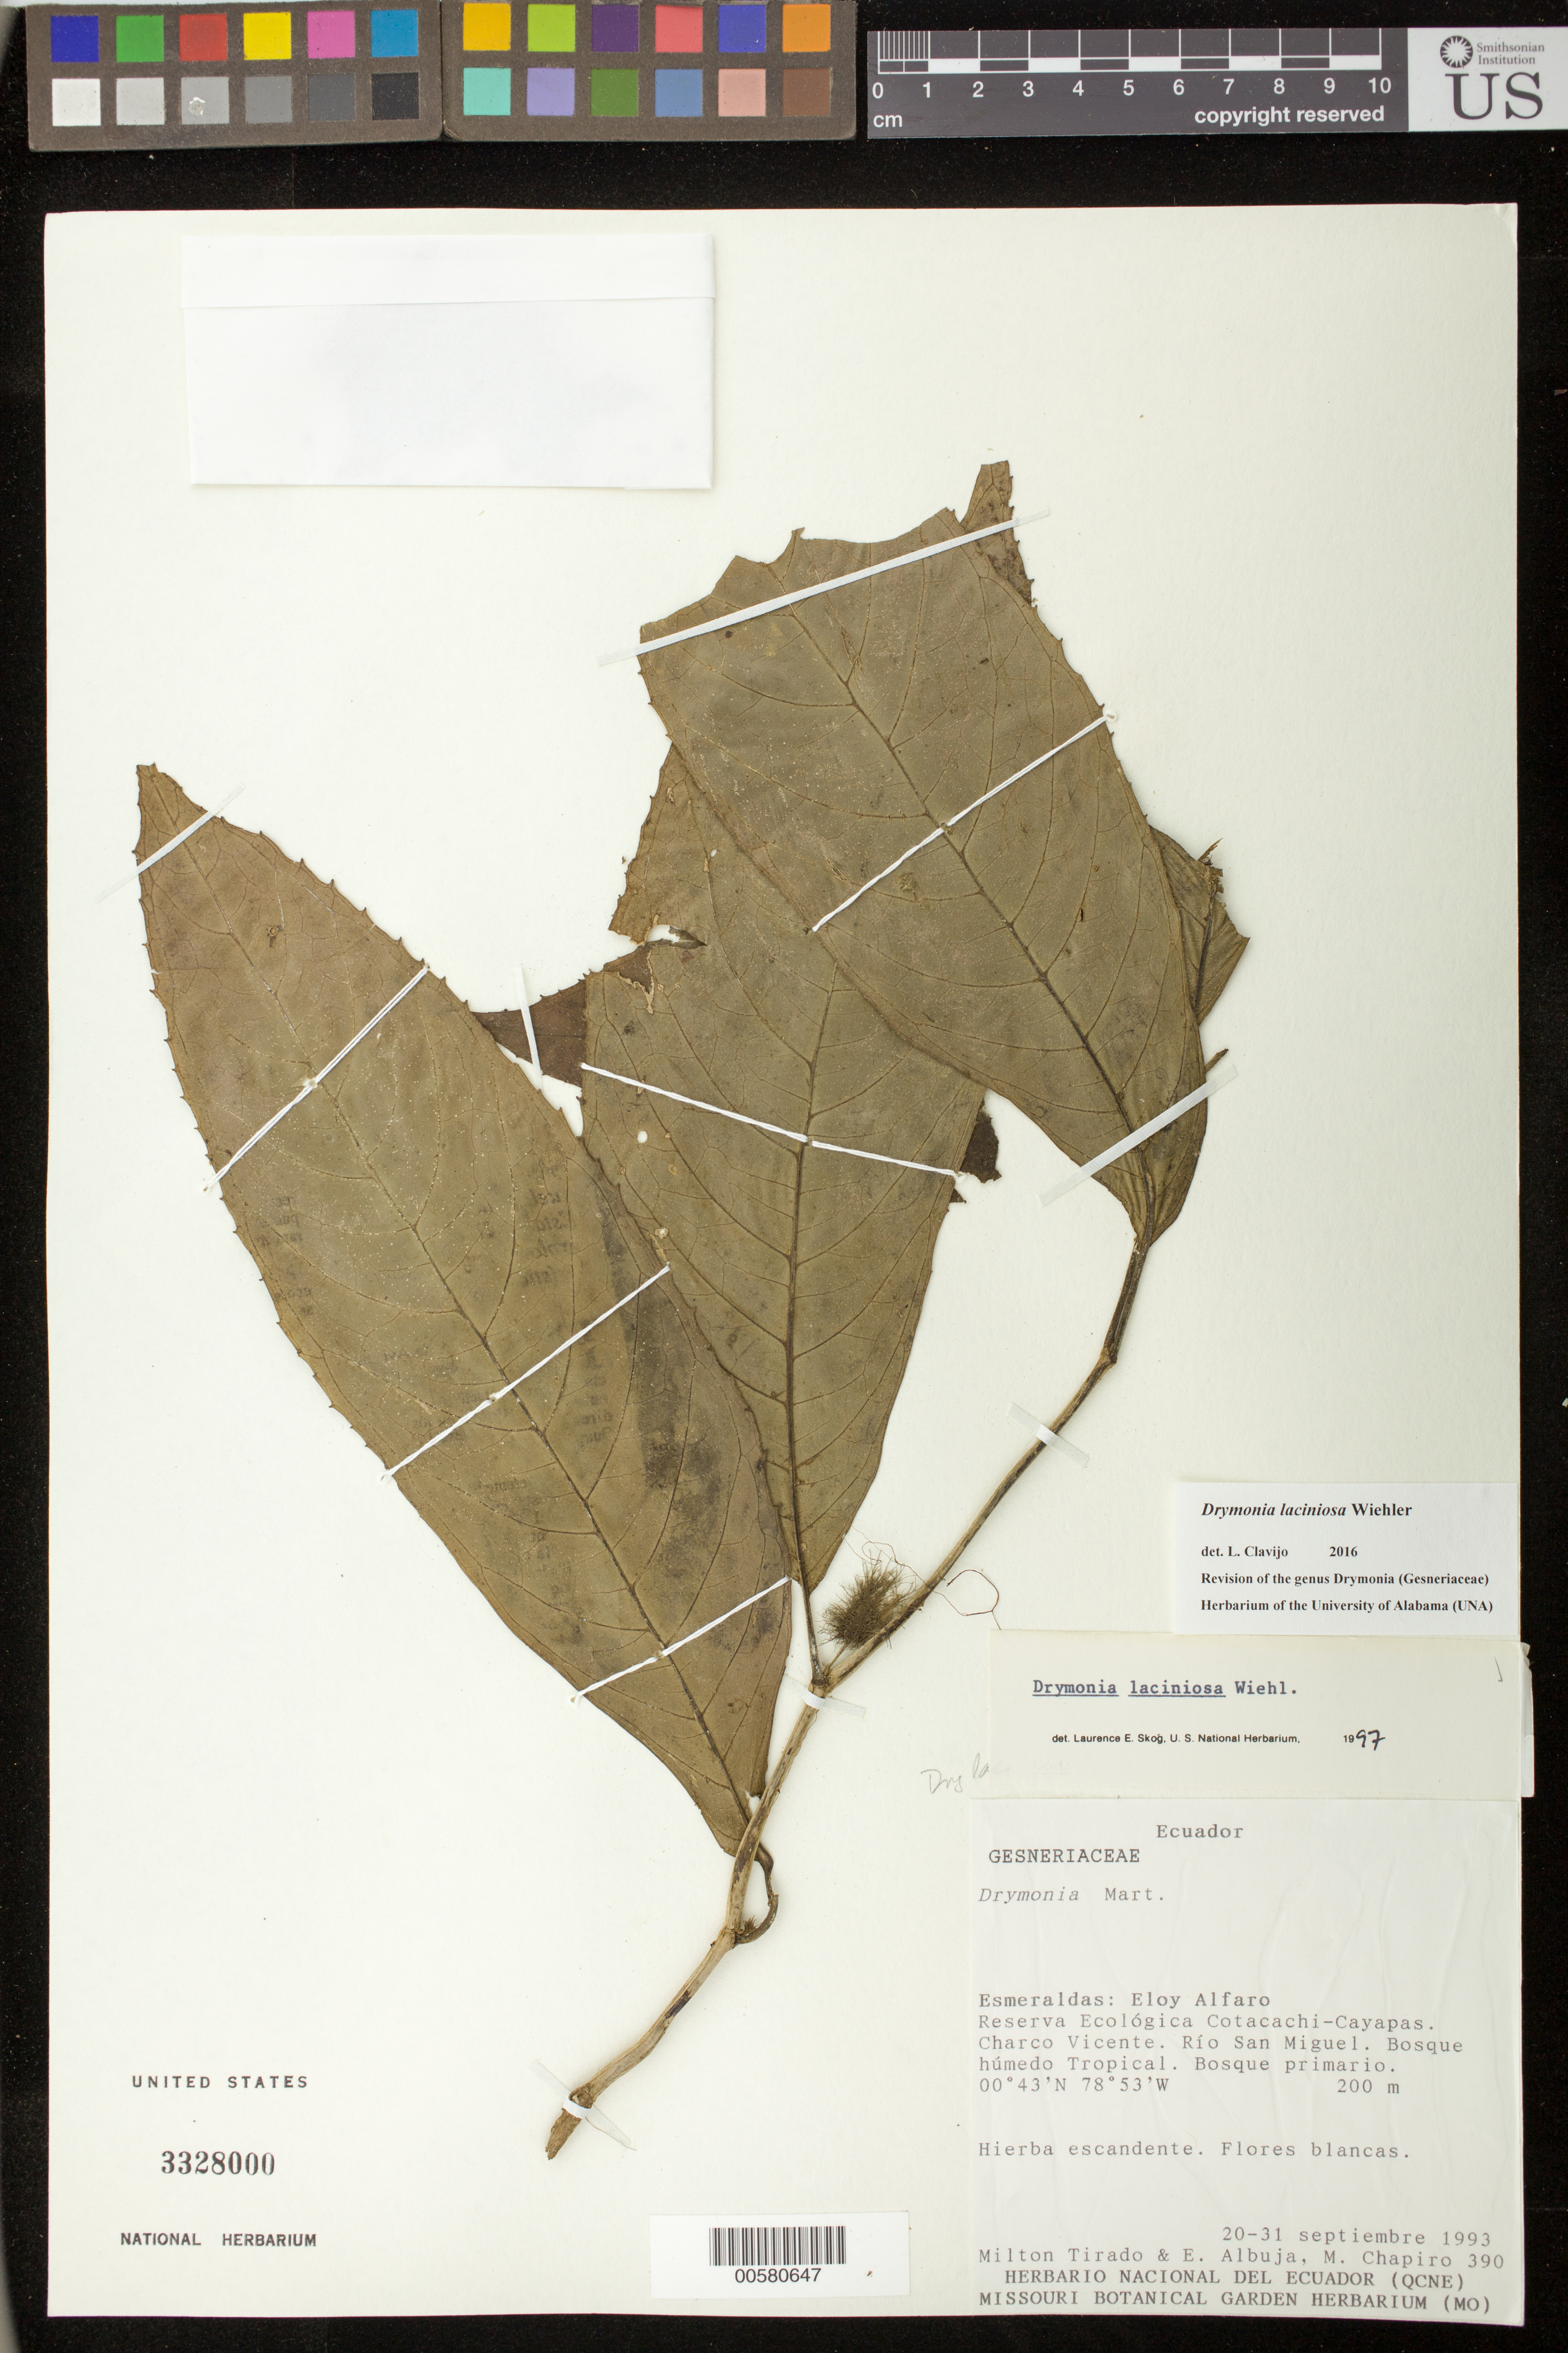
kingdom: Plantae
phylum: Tracheophyta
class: Magnoliopsida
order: Lamiales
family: Gesneriaceae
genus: Drymonia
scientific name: Drymonia laciniosa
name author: Wiehler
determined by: Skog, Laurence E.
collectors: M. Tirado, E. Albuja & M. Chapiro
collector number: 390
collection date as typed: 20-30 Sep 1993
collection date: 1993-09-20/1993-09-30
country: Ecuador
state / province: Esmeraldas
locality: Eloy Alfaro. Reserva Ecológica Cotacachi-Cayapas; Charco Vicente, Río San Miguel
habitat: Bosque húmedo tropical; bosque primario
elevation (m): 200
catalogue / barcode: US 3328000